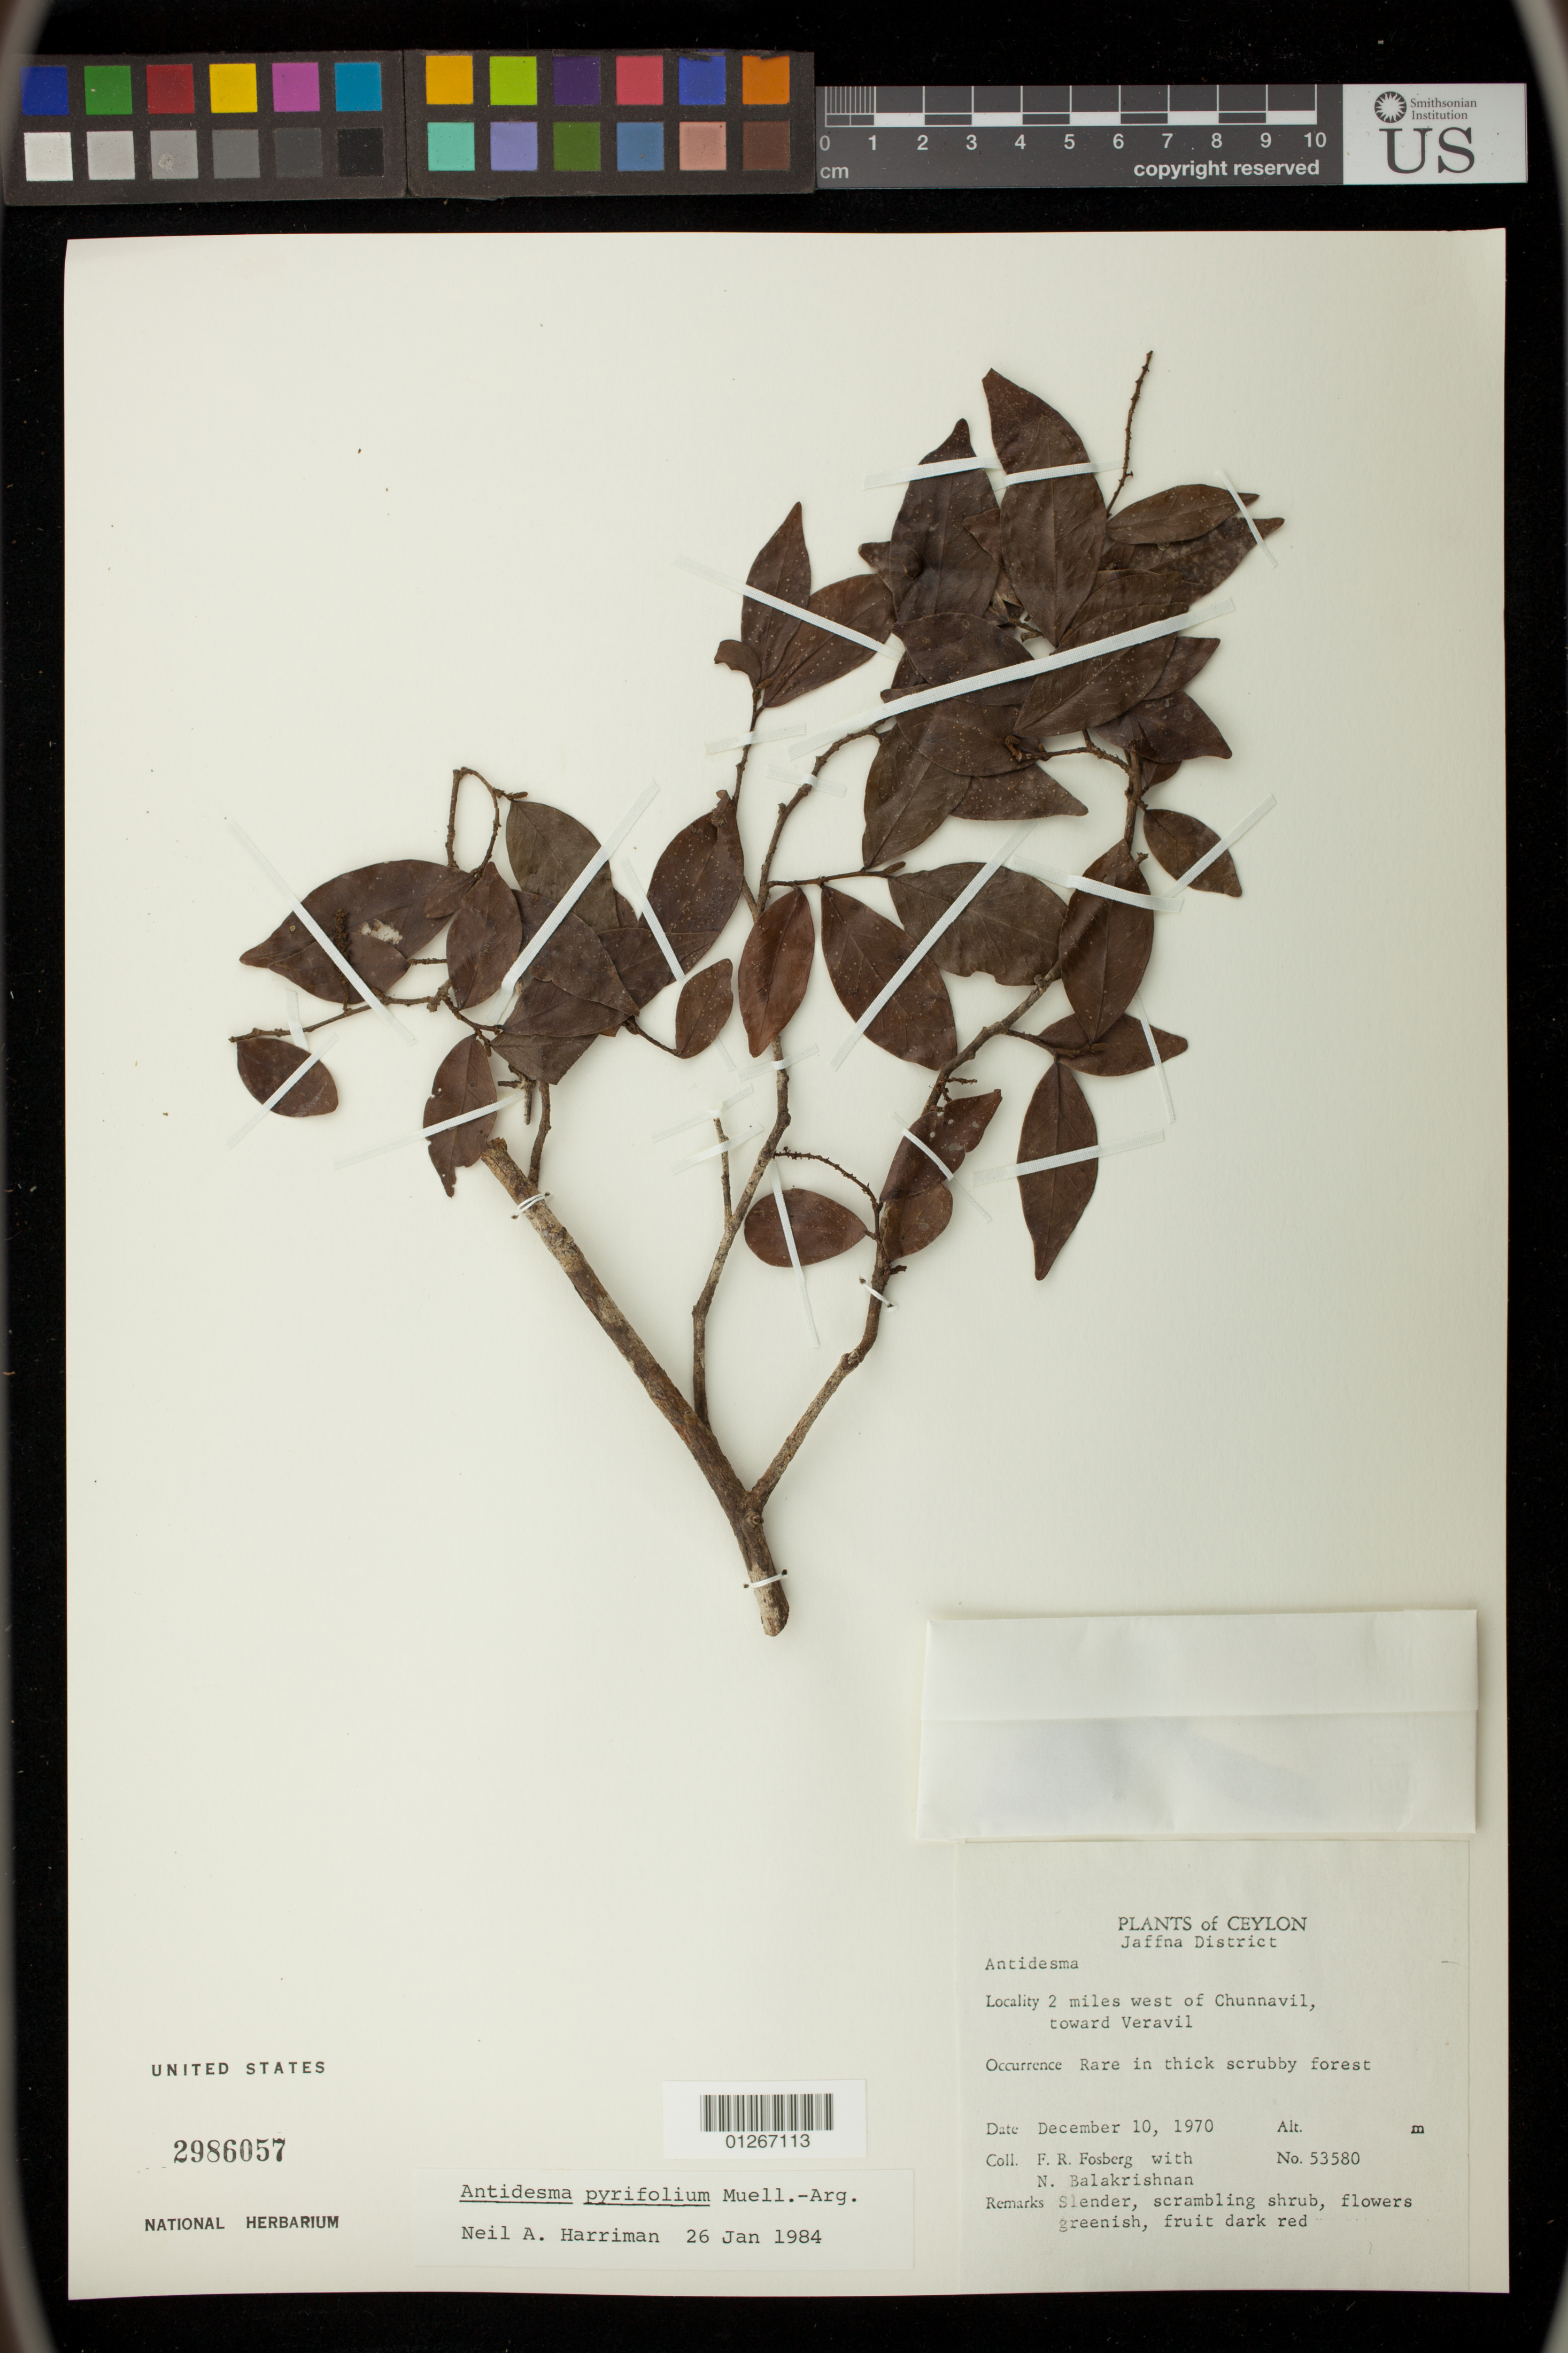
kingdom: Plantae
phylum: Tracheophyta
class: Magnoliopsida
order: Malpighiales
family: Phyllanthaceae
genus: Antidesma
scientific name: Antidesma pyrifolium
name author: Müll. Arg.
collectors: F. R. Fosberg & N. Balakrishnan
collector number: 53580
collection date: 1970-12-10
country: Sri Lanka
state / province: Northern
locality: Jaffna District; 2 miles west of Chunnavil, toward Veravil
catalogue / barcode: US 2986057